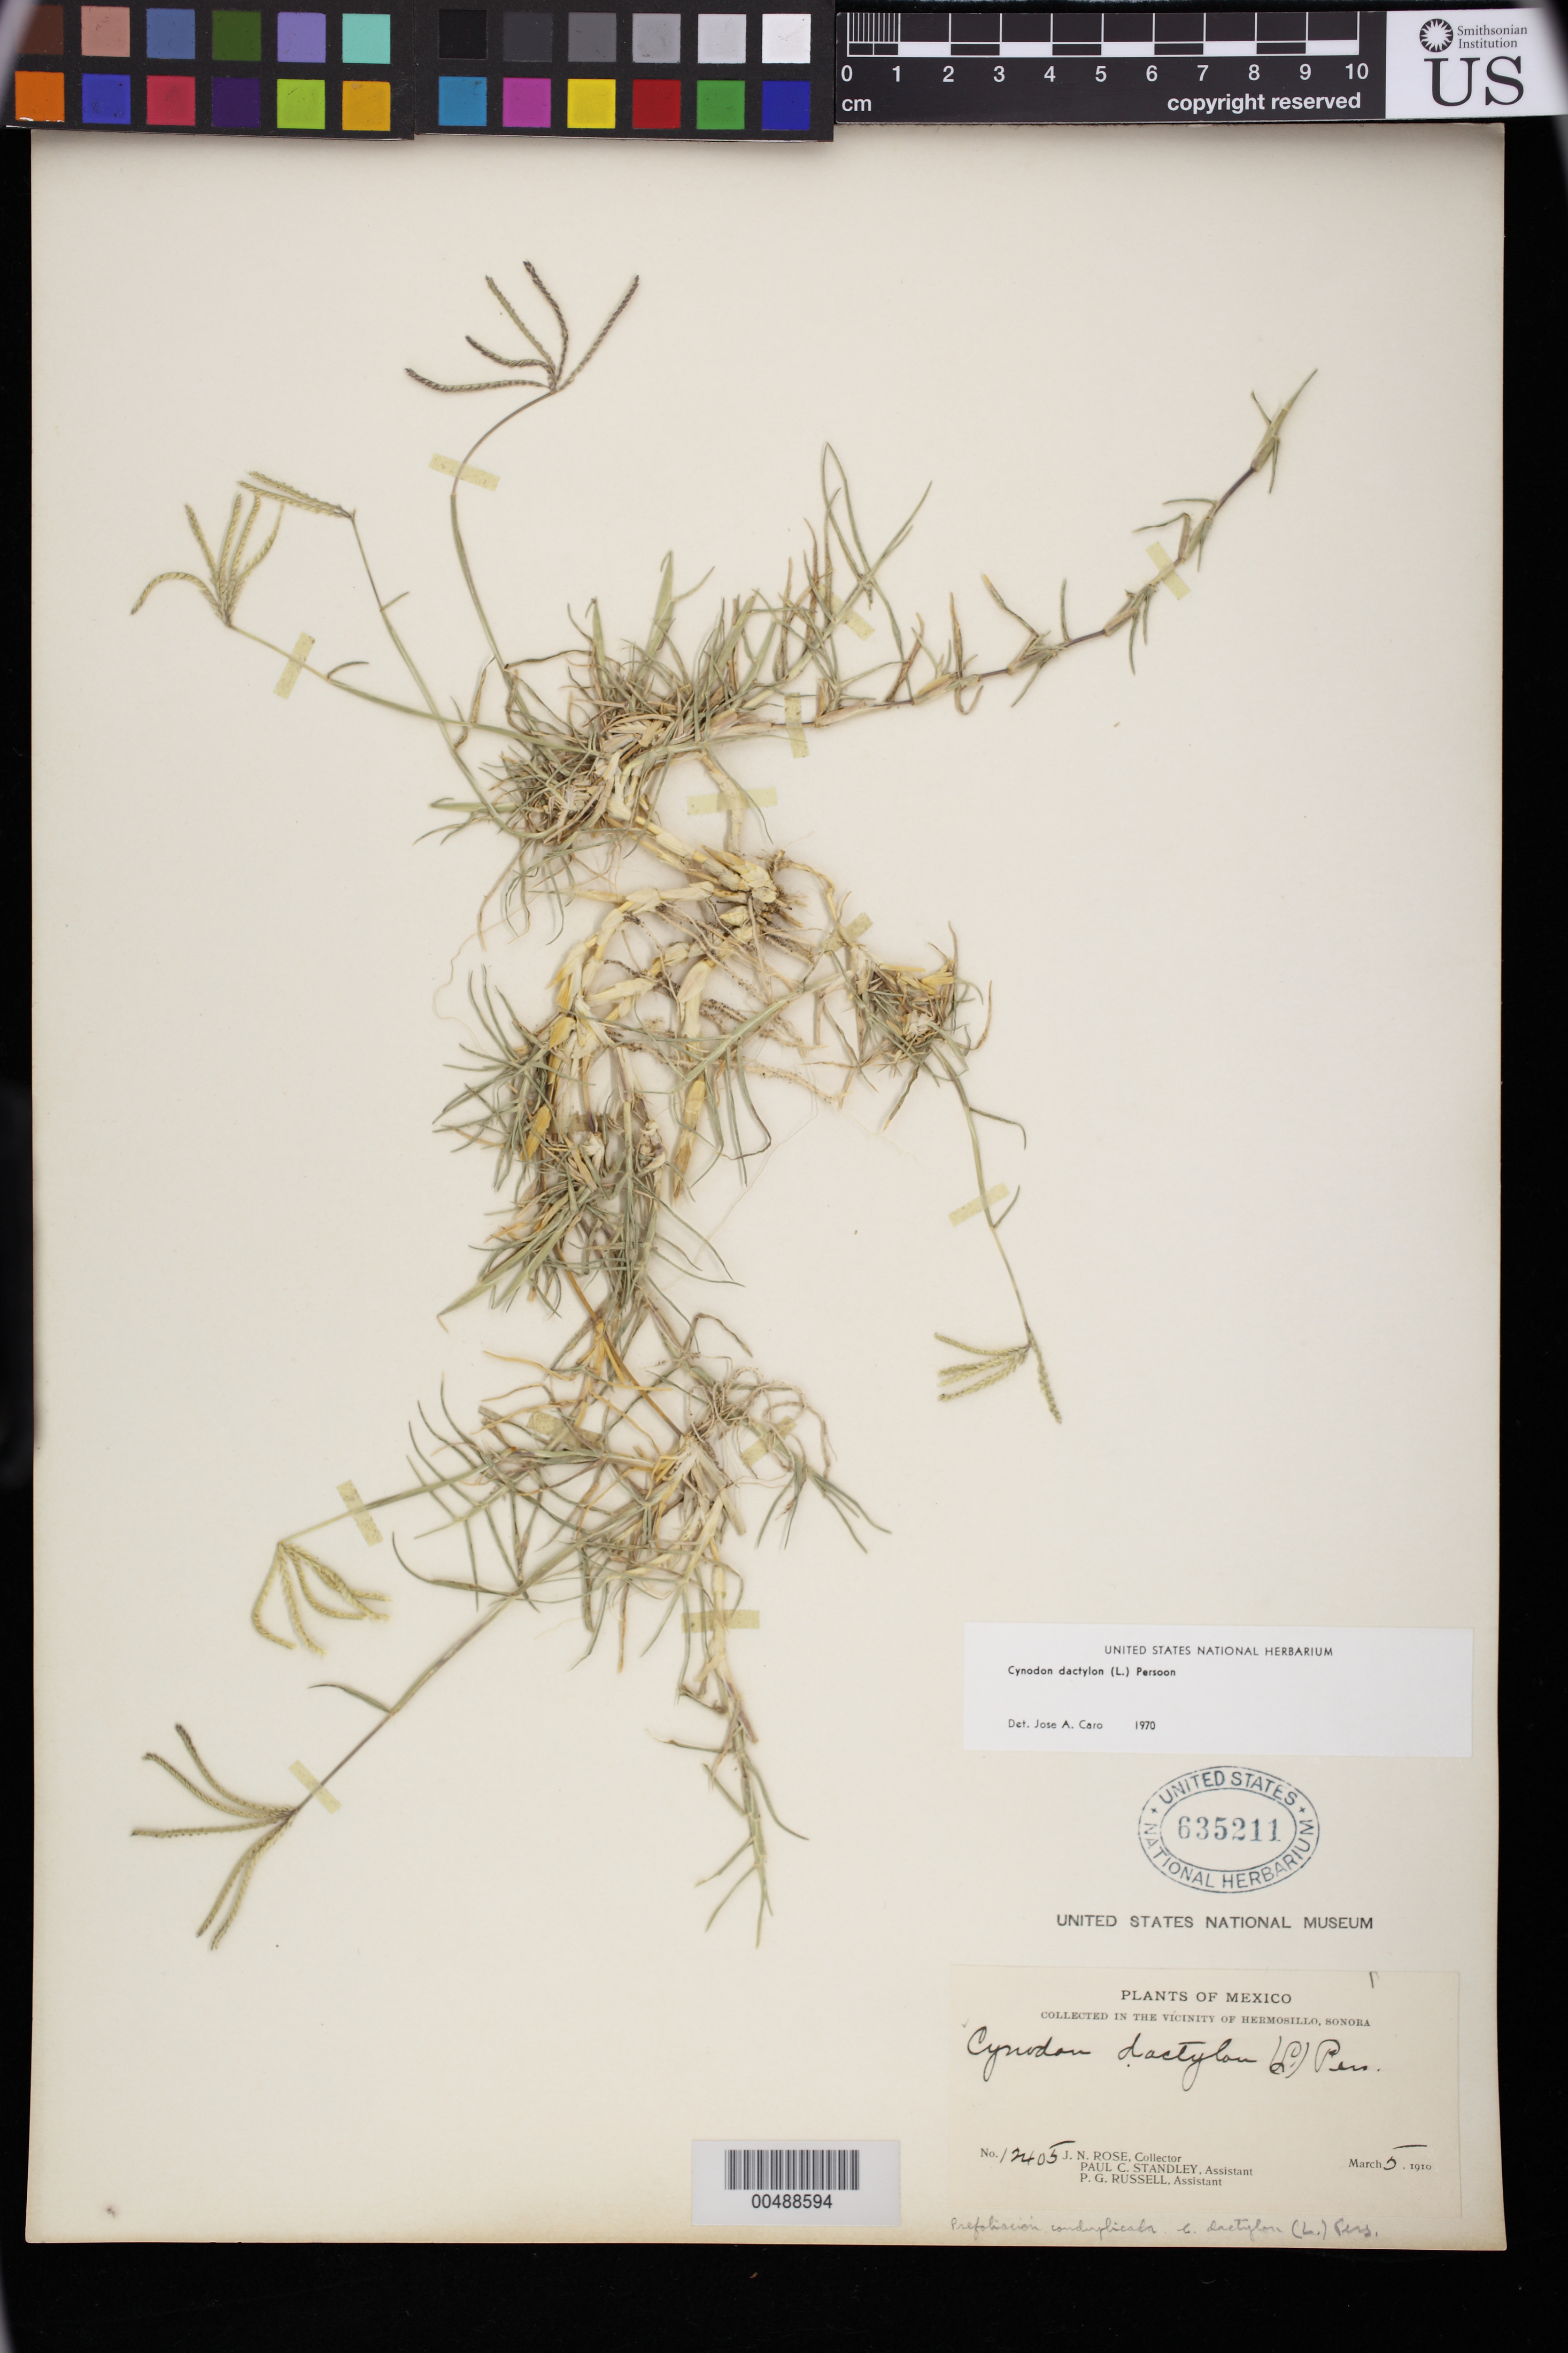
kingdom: Plantae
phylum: Tracheophyta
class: Liliopsida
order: Poales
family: Poaceae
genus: Cynodon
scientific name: Cynodon dactylon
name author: (L.) Pers.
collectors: J. N. Rose, P. C. Standley & P. G. Russell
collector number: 12405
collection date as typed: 5 Mar 1910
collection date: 1910-03-05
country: Mexico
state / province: Sonora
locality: In the vicinity of Hermosillo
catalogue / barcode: US 635211